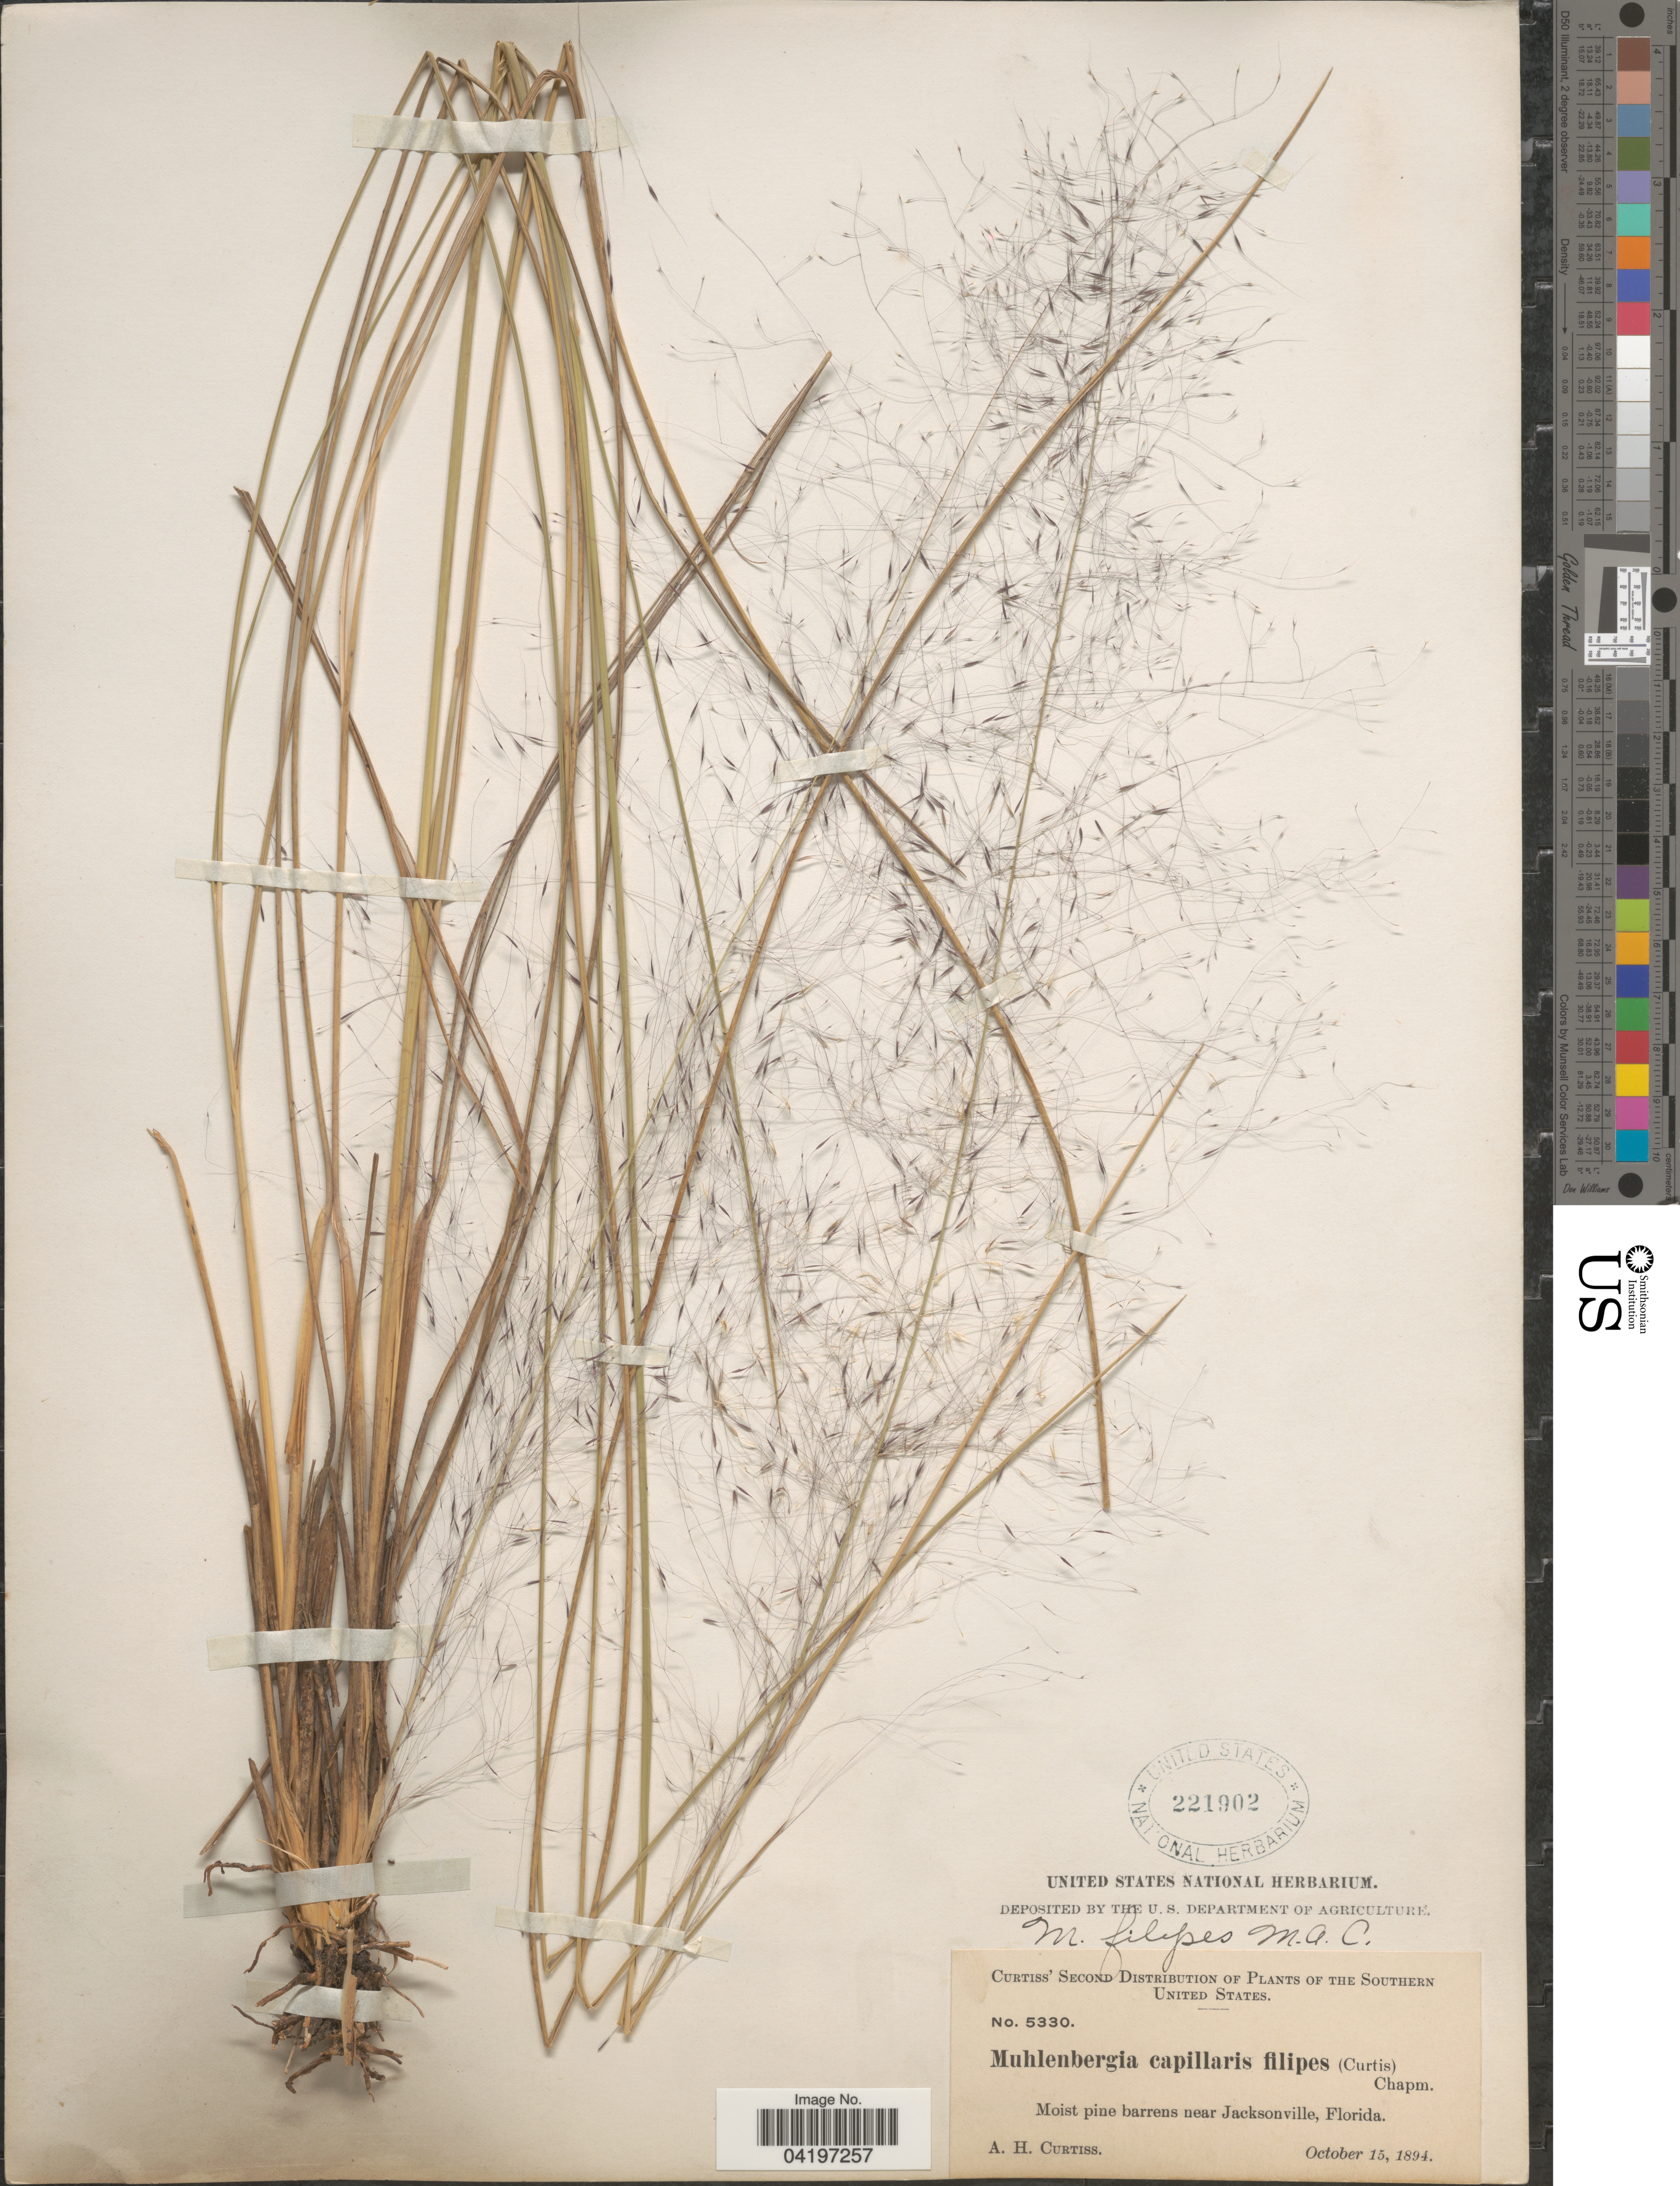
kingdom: Plantae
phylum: Tracheophyta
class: Liliopsida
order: Poales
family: Poaceae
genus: Muhlenbergia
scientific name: Muhlenbergia sericea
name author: (Michx.) P.M. Peterson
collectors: A. H. Curtiss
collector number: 5330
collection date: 1894-10-15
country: United States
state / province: Florida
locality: Southern United States. Moist pine barrens near Jacksonville.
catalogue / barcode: US 221902